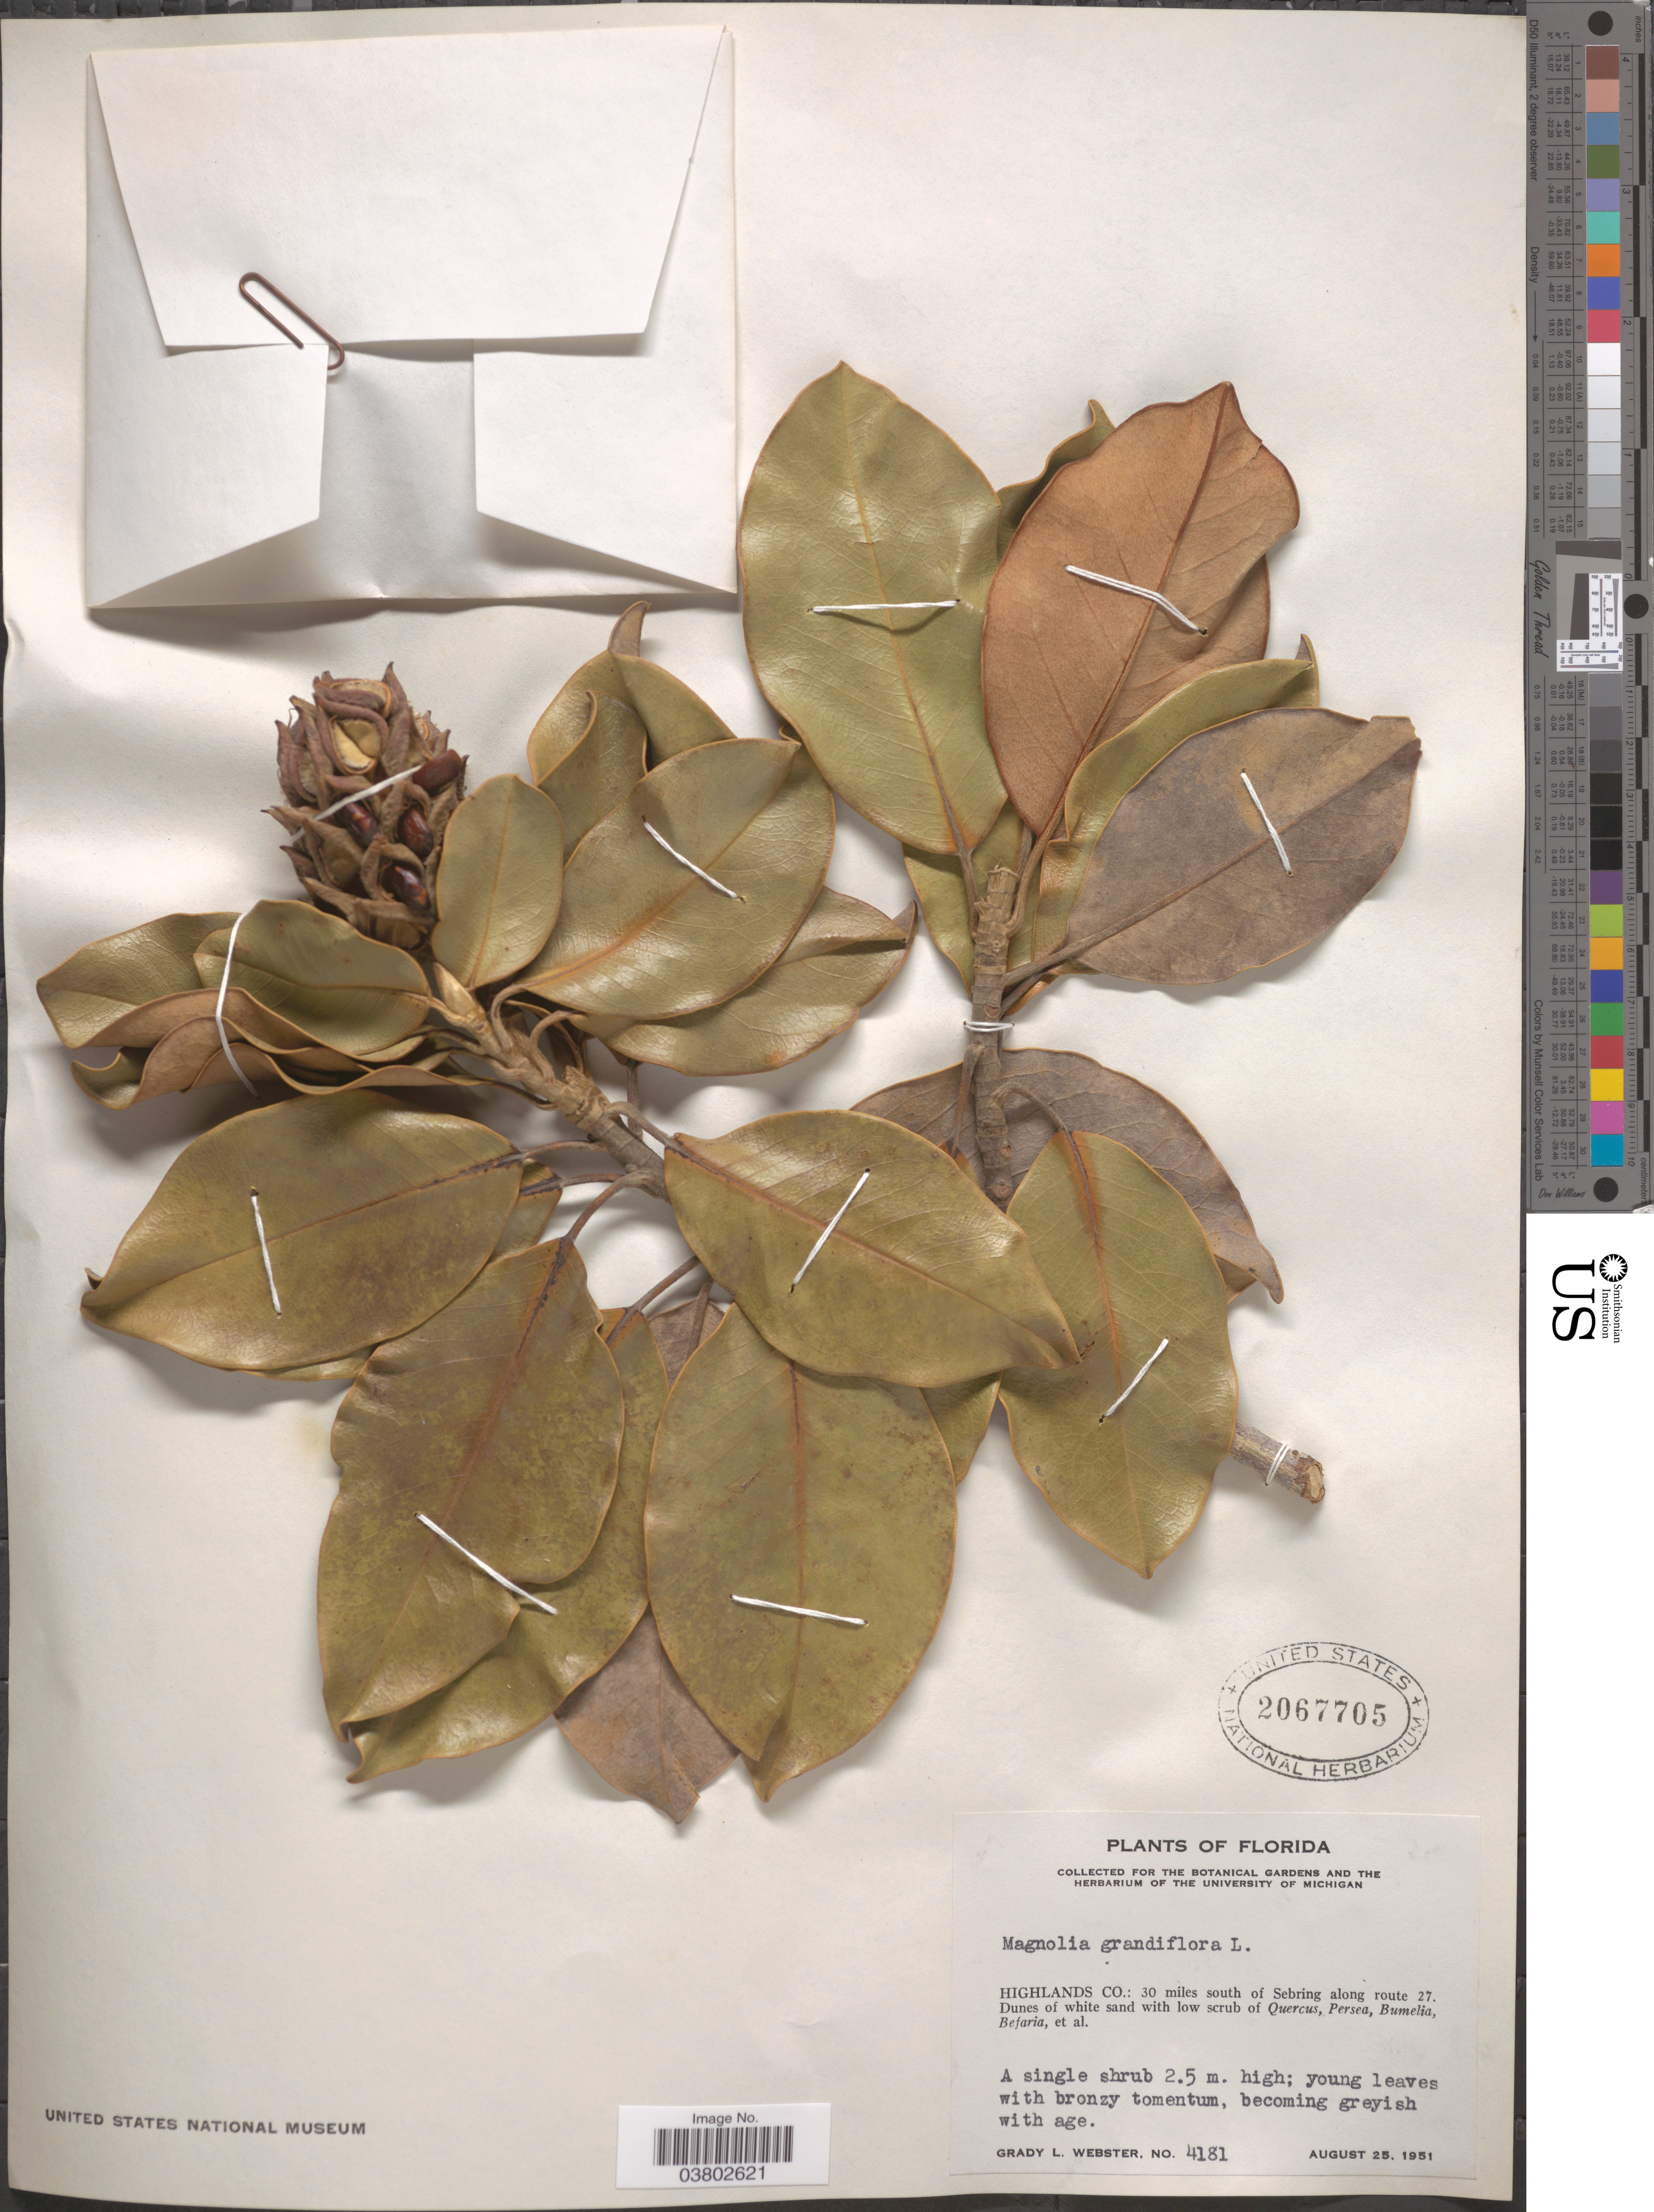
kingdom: Plantae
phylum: Tracheophyta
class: Magnoliopsida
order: Magnoliales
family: Magnoliaceae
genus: Magnolia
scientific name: Magnolia grandiflora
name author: L.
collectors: G. L. Webster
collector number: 4181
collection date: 1951-08-25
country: United States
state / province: Florida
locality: Highlands Co.: 30 miles south of Sebring along route 27.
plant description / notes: Fruit temporarily sampled for micro-CT scanning.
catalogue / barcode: US 2067705